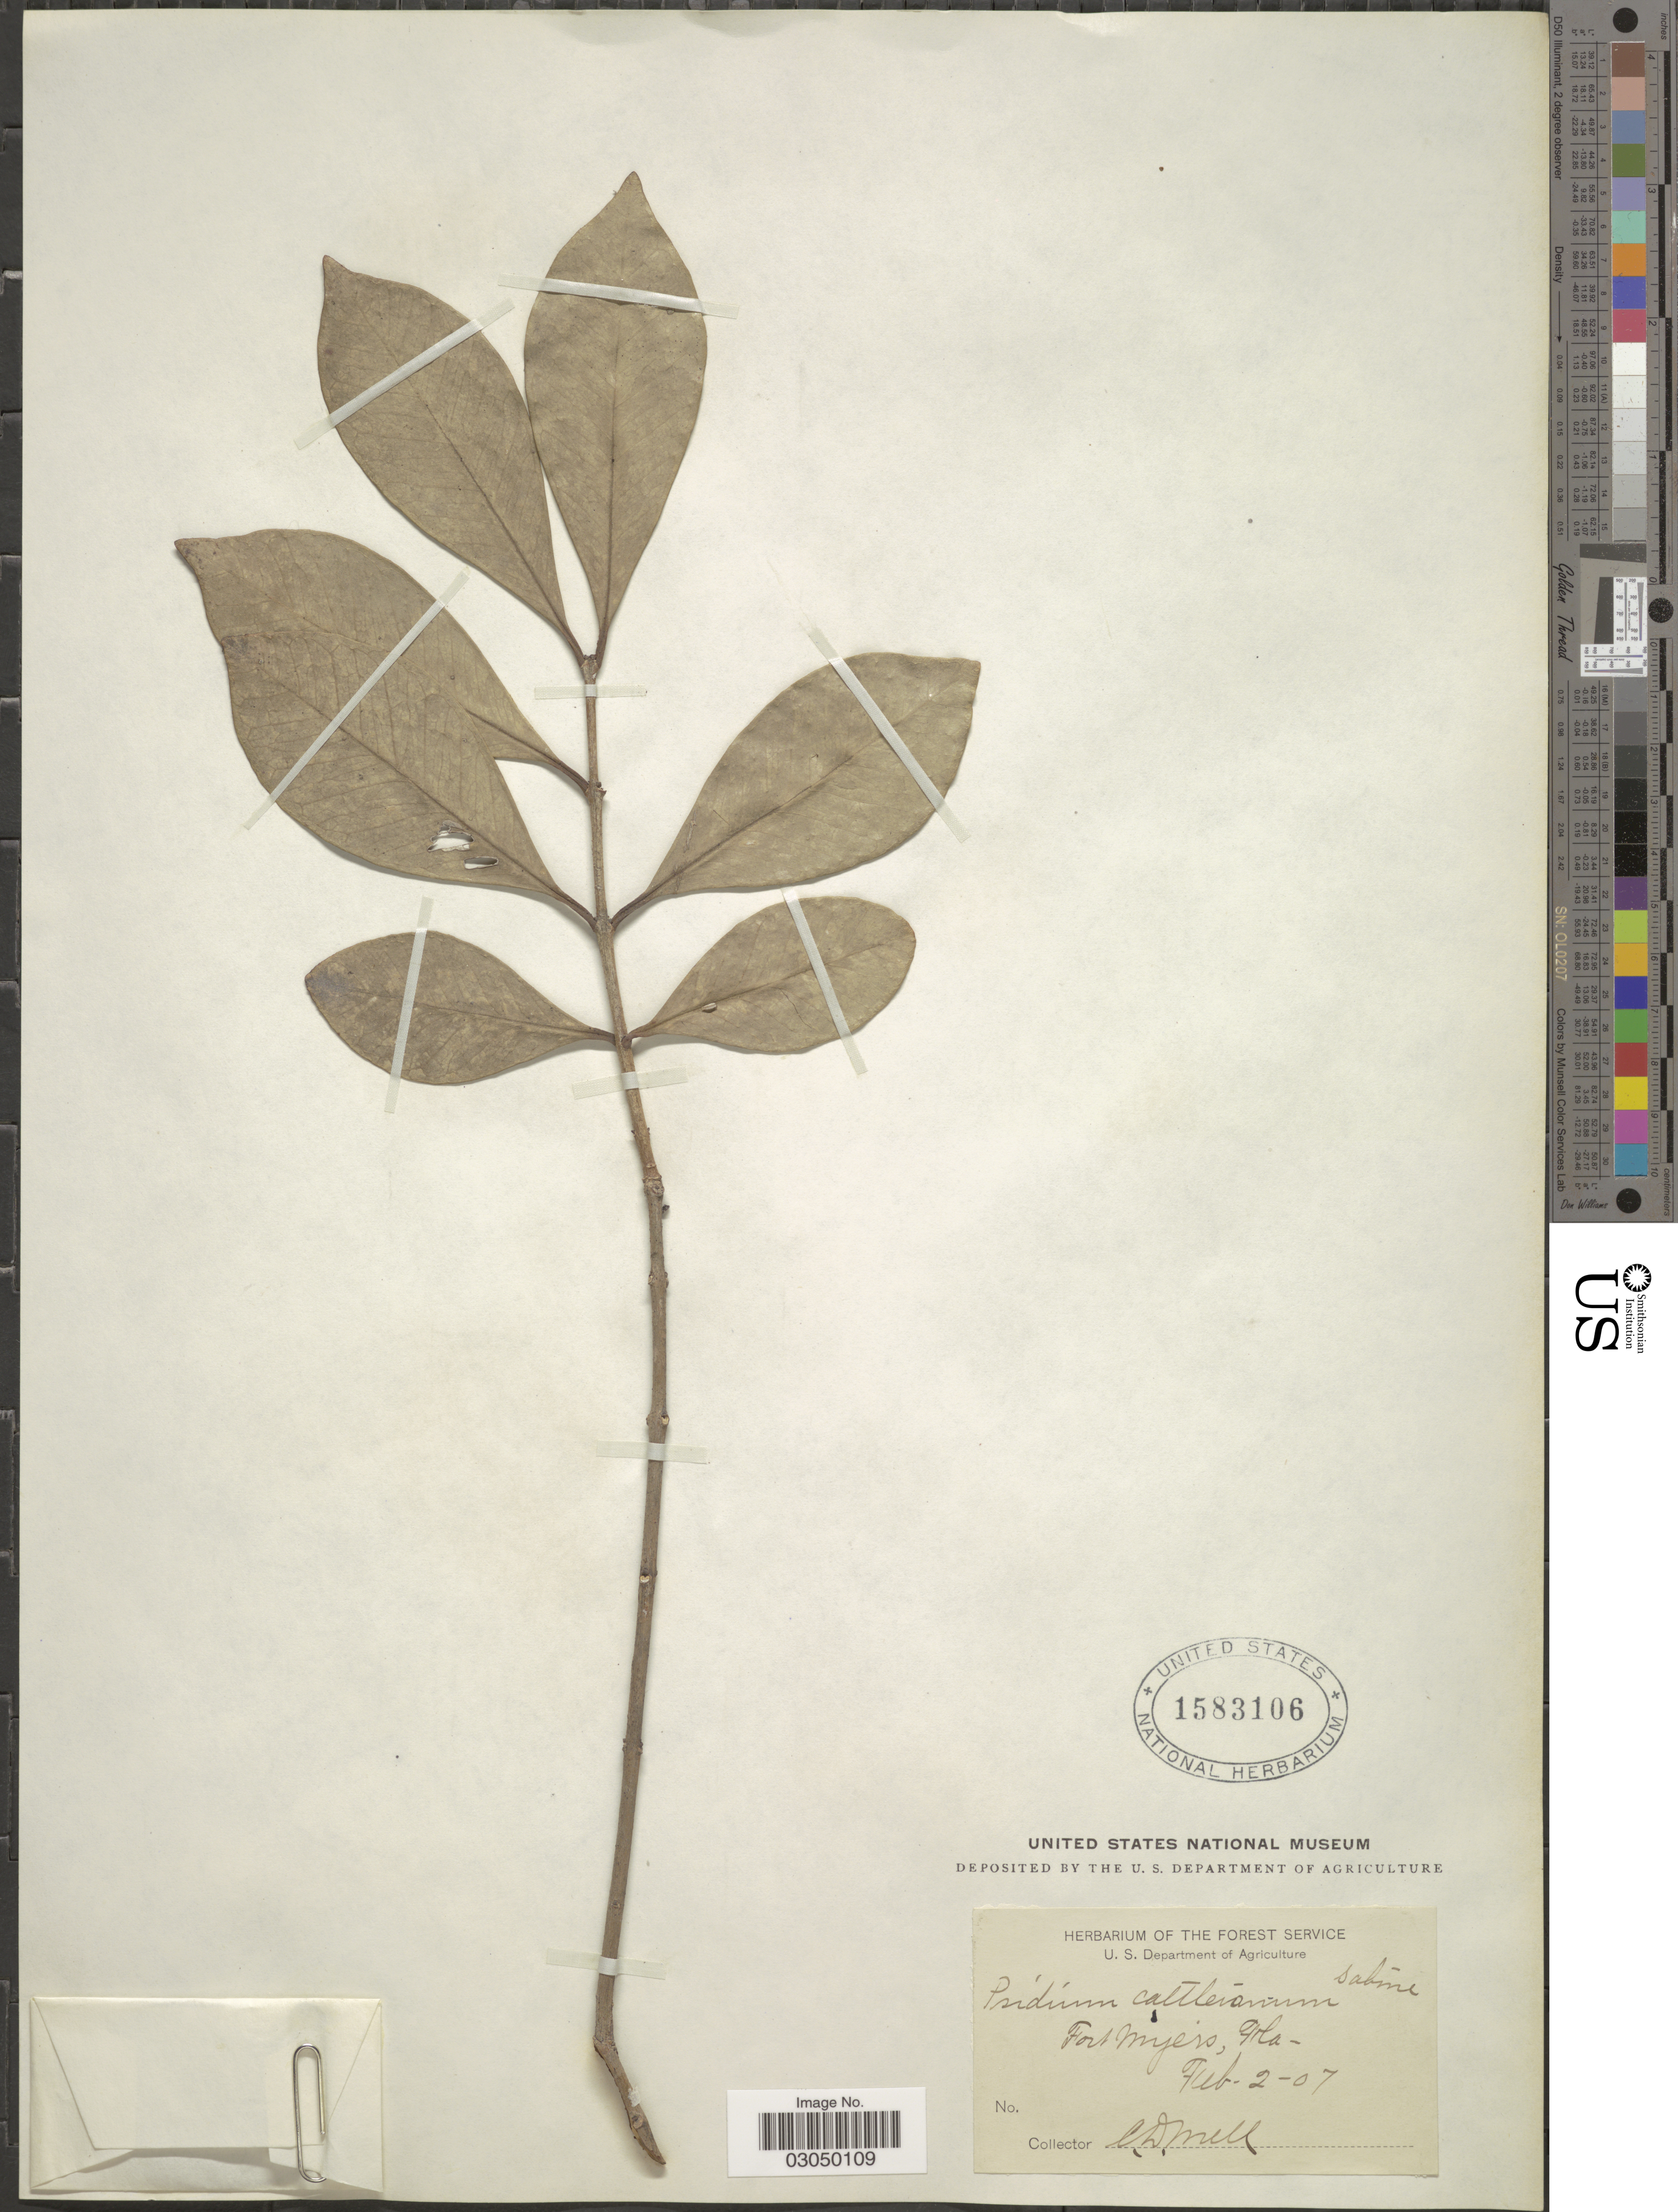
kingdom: Plantae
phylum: Tracheophyta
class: Magnoliopsida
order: Myrtales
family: Myrtaceae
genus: Psidium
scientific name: Psidium cattleyanum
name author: Sabine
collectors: C. D. Mill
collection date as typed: Transcribed d/m/y: 2/2/7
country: United States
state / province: Florida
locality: Fort Myers, Fla.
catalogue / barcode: US 1583106